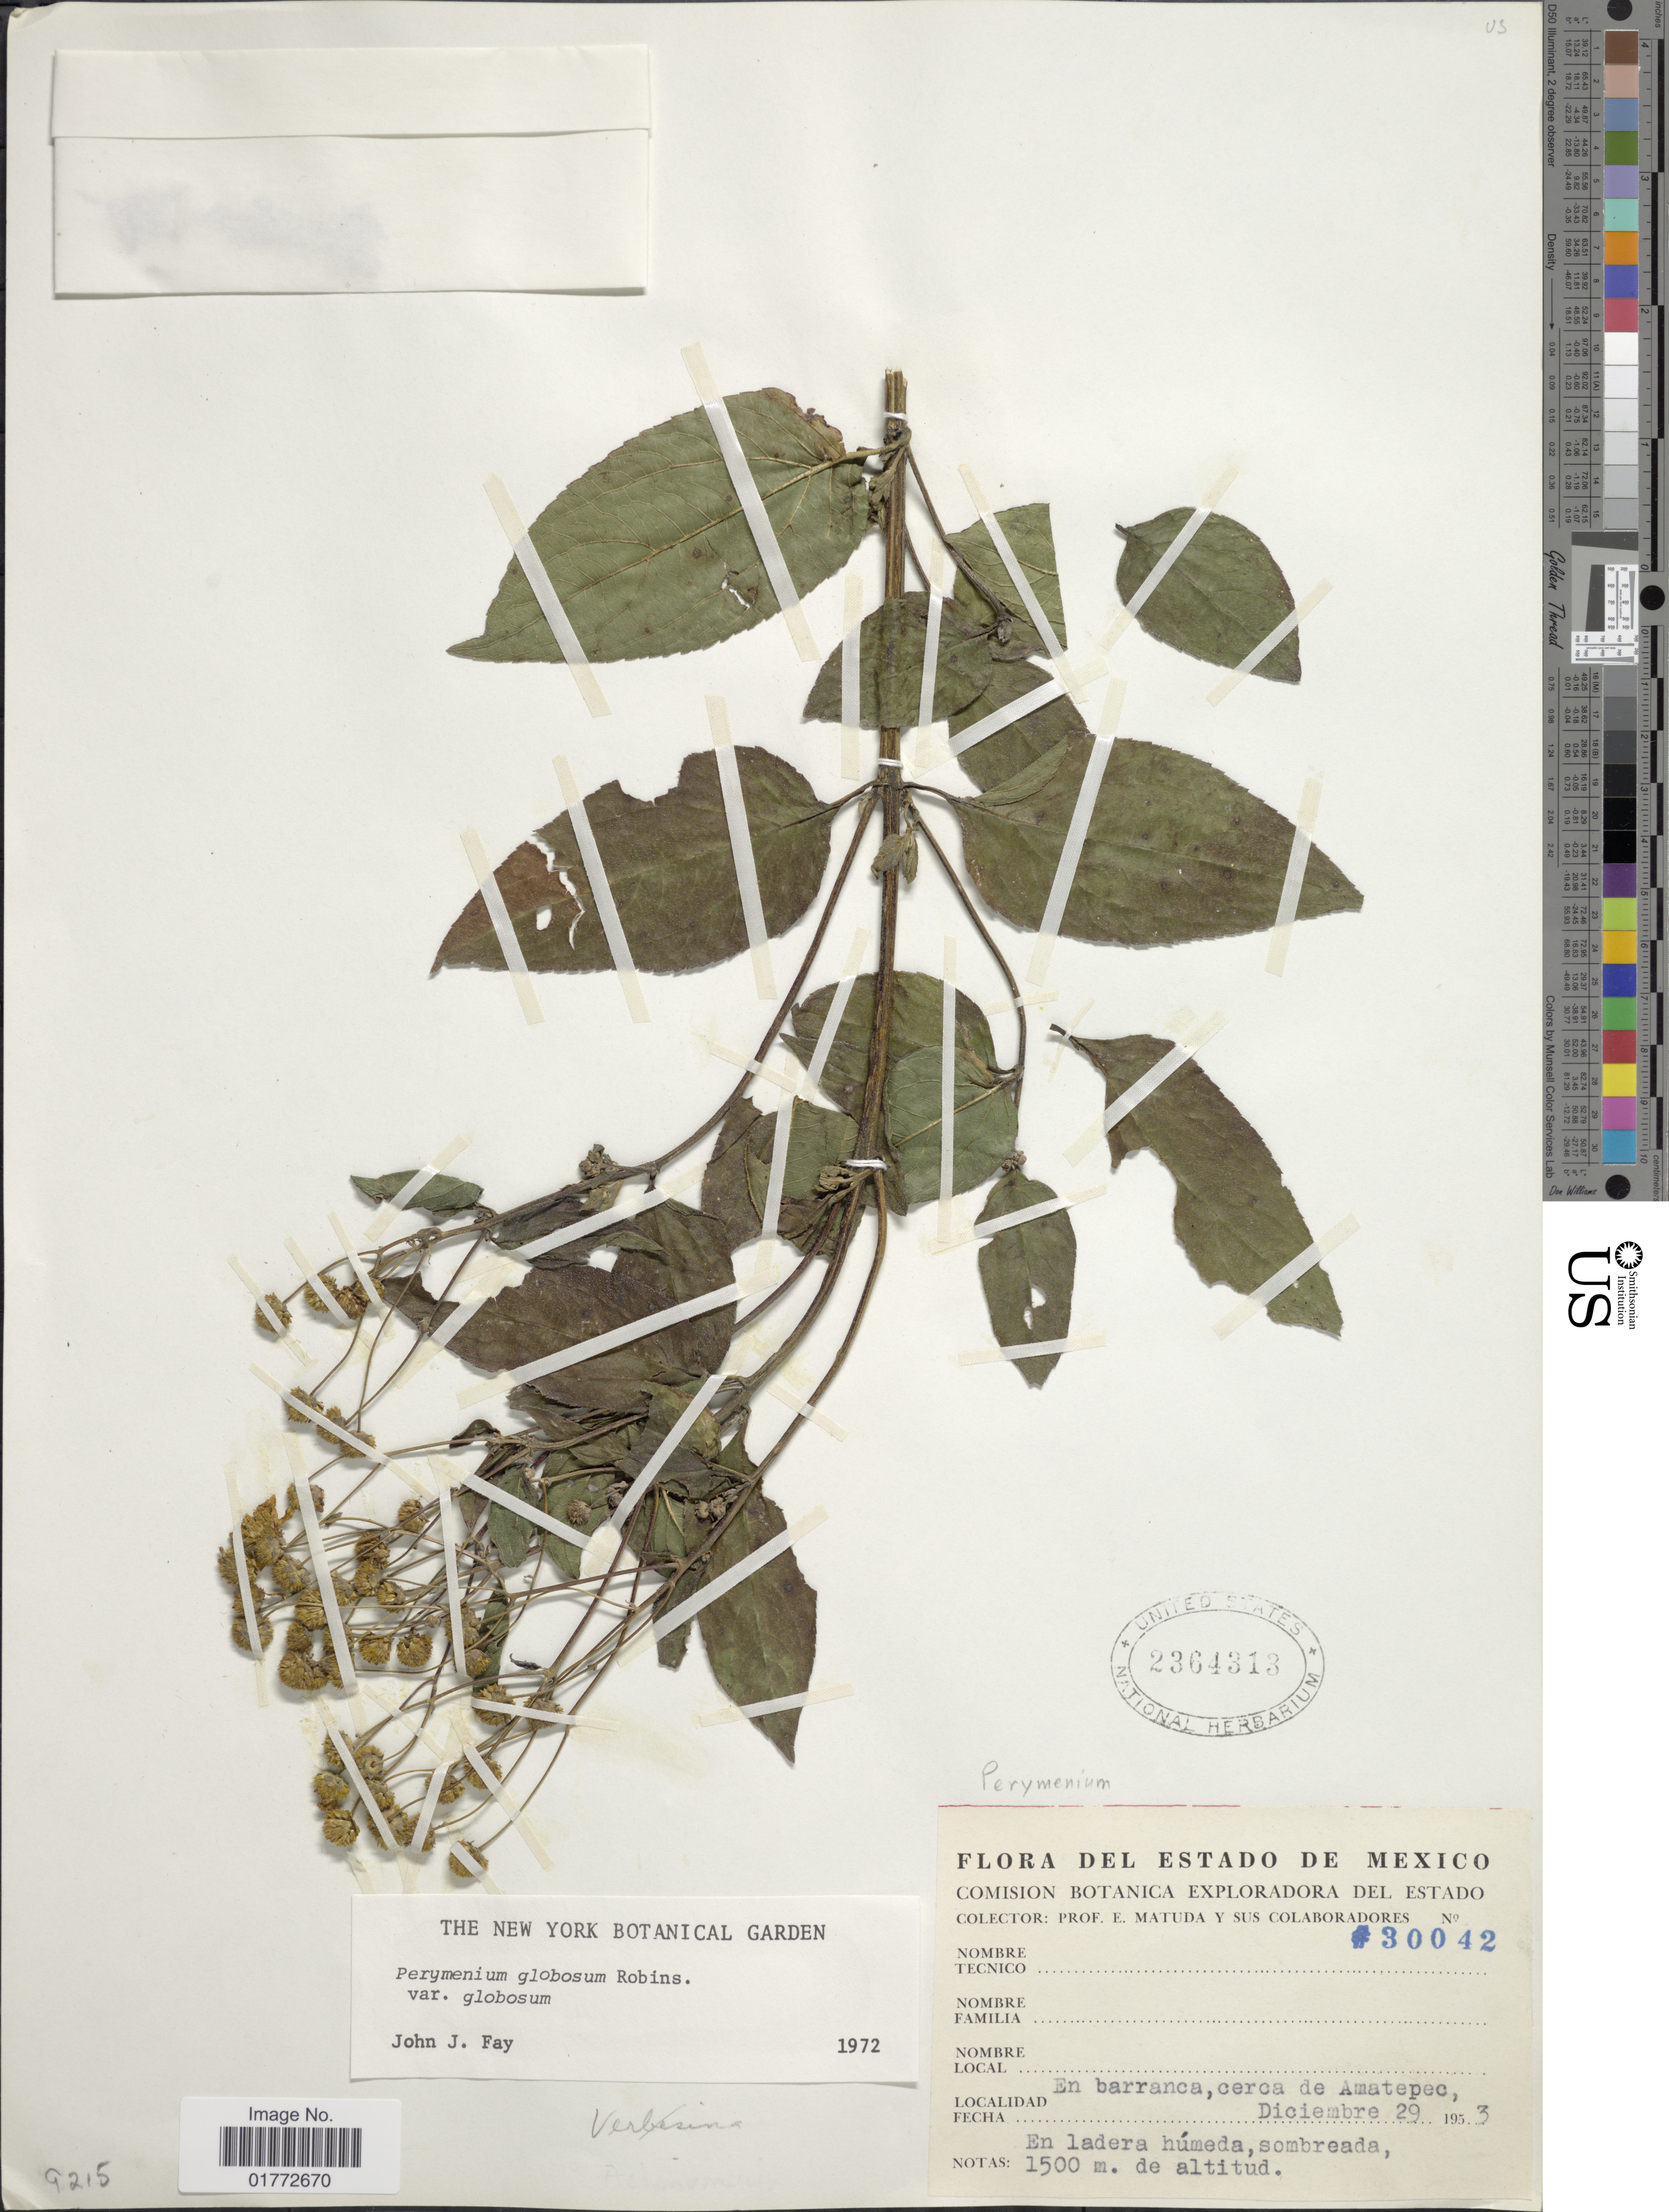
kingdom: Plantae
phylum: Tracheophyta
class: Magnoliopsida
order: Asterales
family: Asteraceae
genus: Perymenium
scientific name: Perymenium globosum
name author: B.L. Rob.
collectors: E. Matuda & et al.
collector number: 30042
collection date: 1953-12-29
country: Mexico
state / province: México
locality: En barranca, cerca de Amatepec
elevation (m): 1500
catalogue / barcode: US 2364313